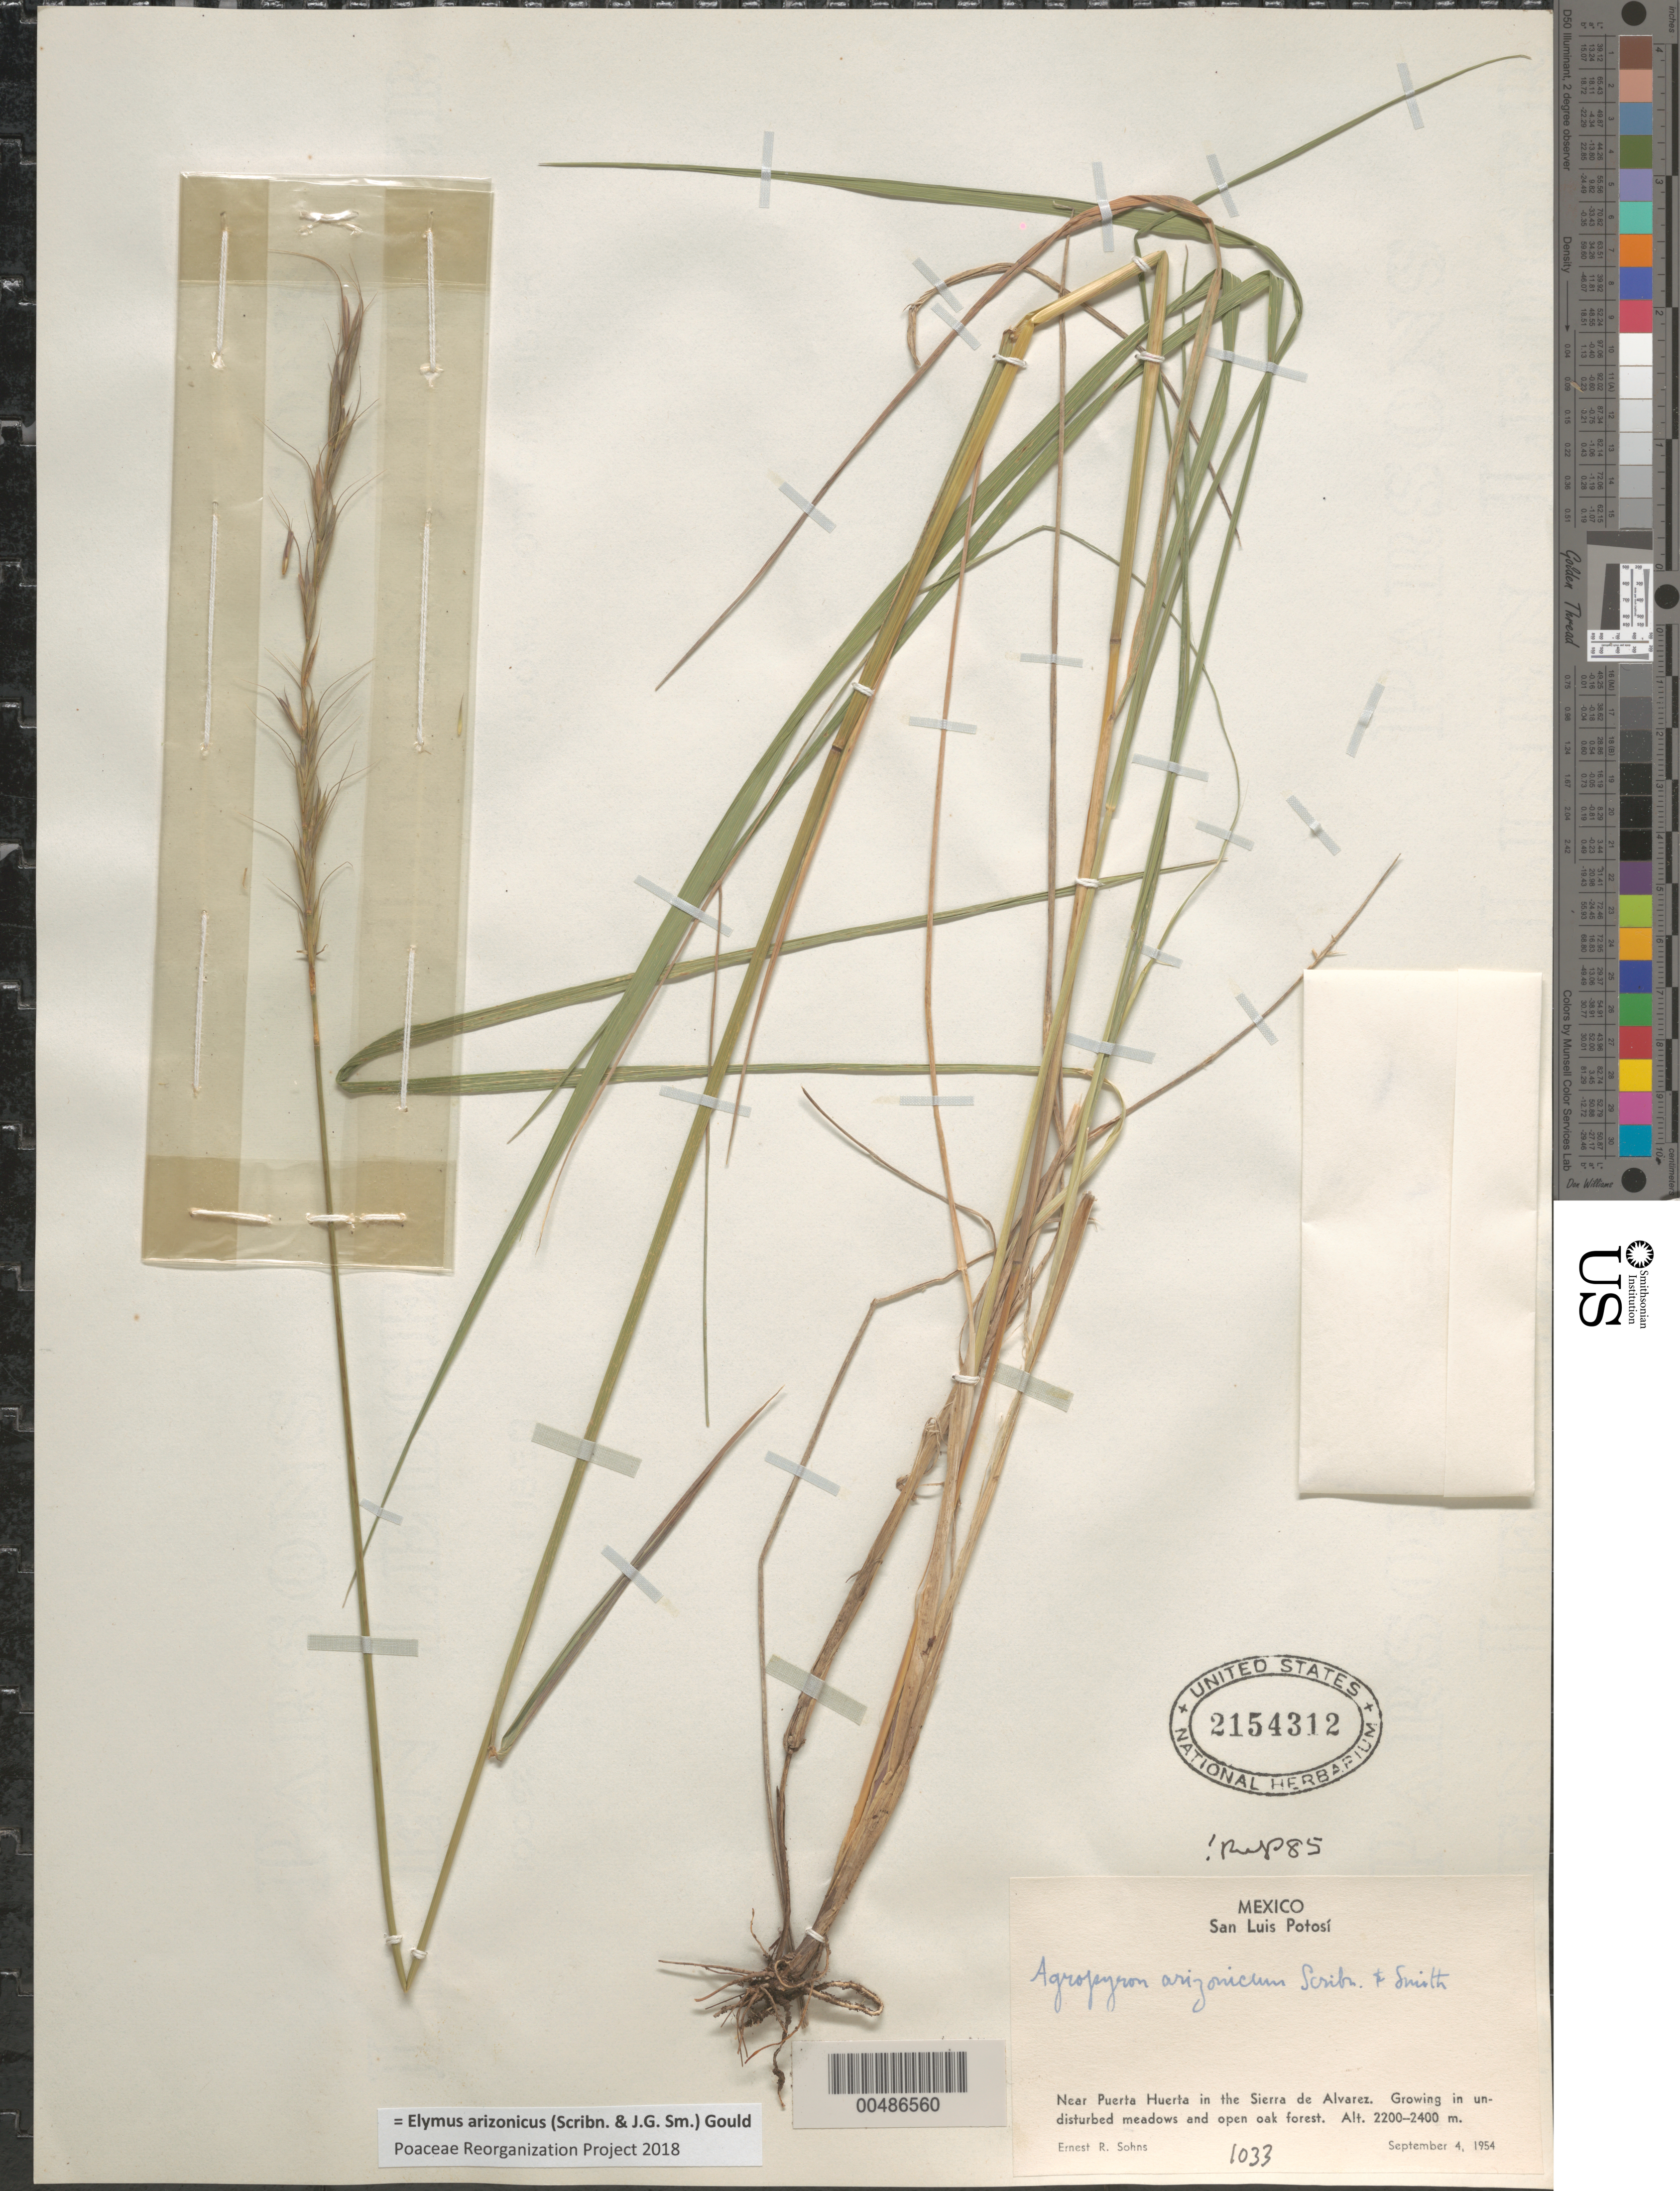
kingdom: Plantae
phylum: Tracheophyta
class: Liliopsida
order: Poales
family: Poaceae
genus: Elymus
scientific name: Elymus arizonicus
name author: (Scribn. & J.G. Sm.) Gould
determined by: Poaceae Reorganization Project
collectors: E. R. Sohns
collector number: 1033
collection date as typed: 4 Sep 1954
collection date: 1954-09-04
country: Mexico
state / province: San Luis Potosi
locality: near Puerta Huerta in the Sierra de Alvarez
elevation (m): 2200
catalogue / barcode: US 2154312